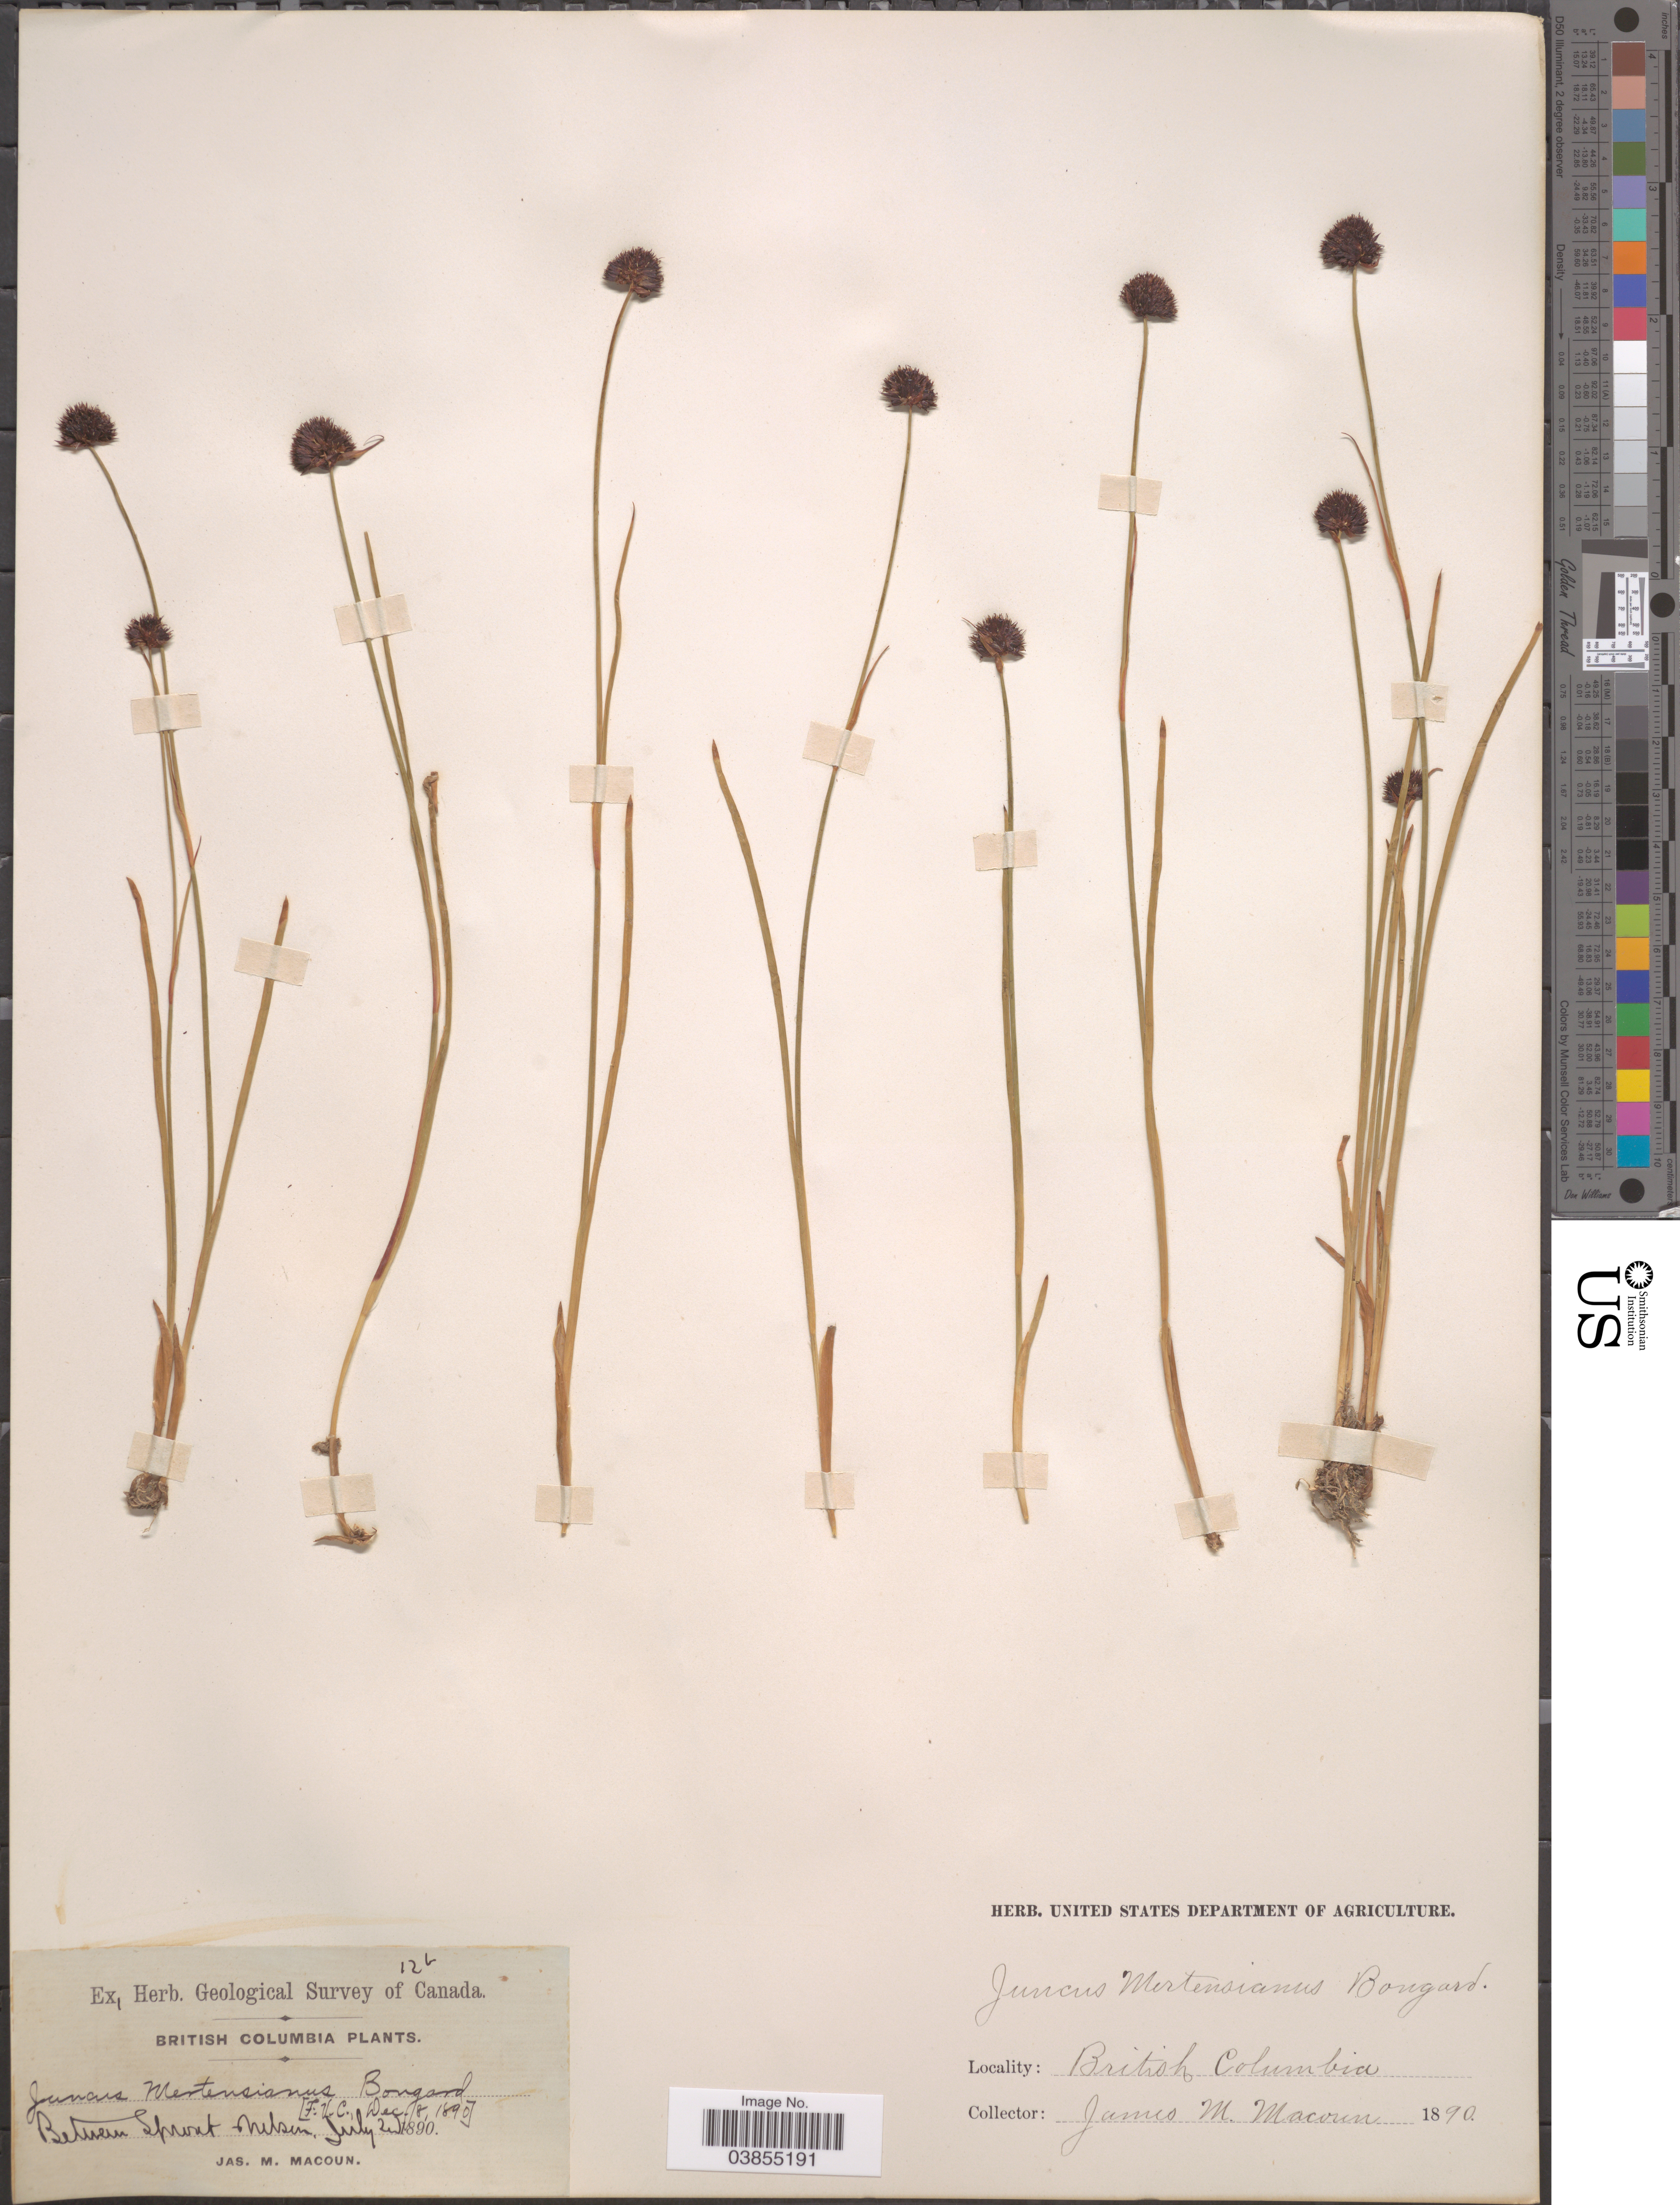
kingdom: Plantae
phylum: Tracheophyta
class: Liliopsida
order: Poales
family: Juncaceae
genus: Juncus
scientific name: Juncus mertensianus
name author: Bong.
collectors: J. M. Macoun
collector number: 12b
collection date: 1890-07-02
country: Canada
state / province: British Columbia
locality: Between Sproat & Nelson.